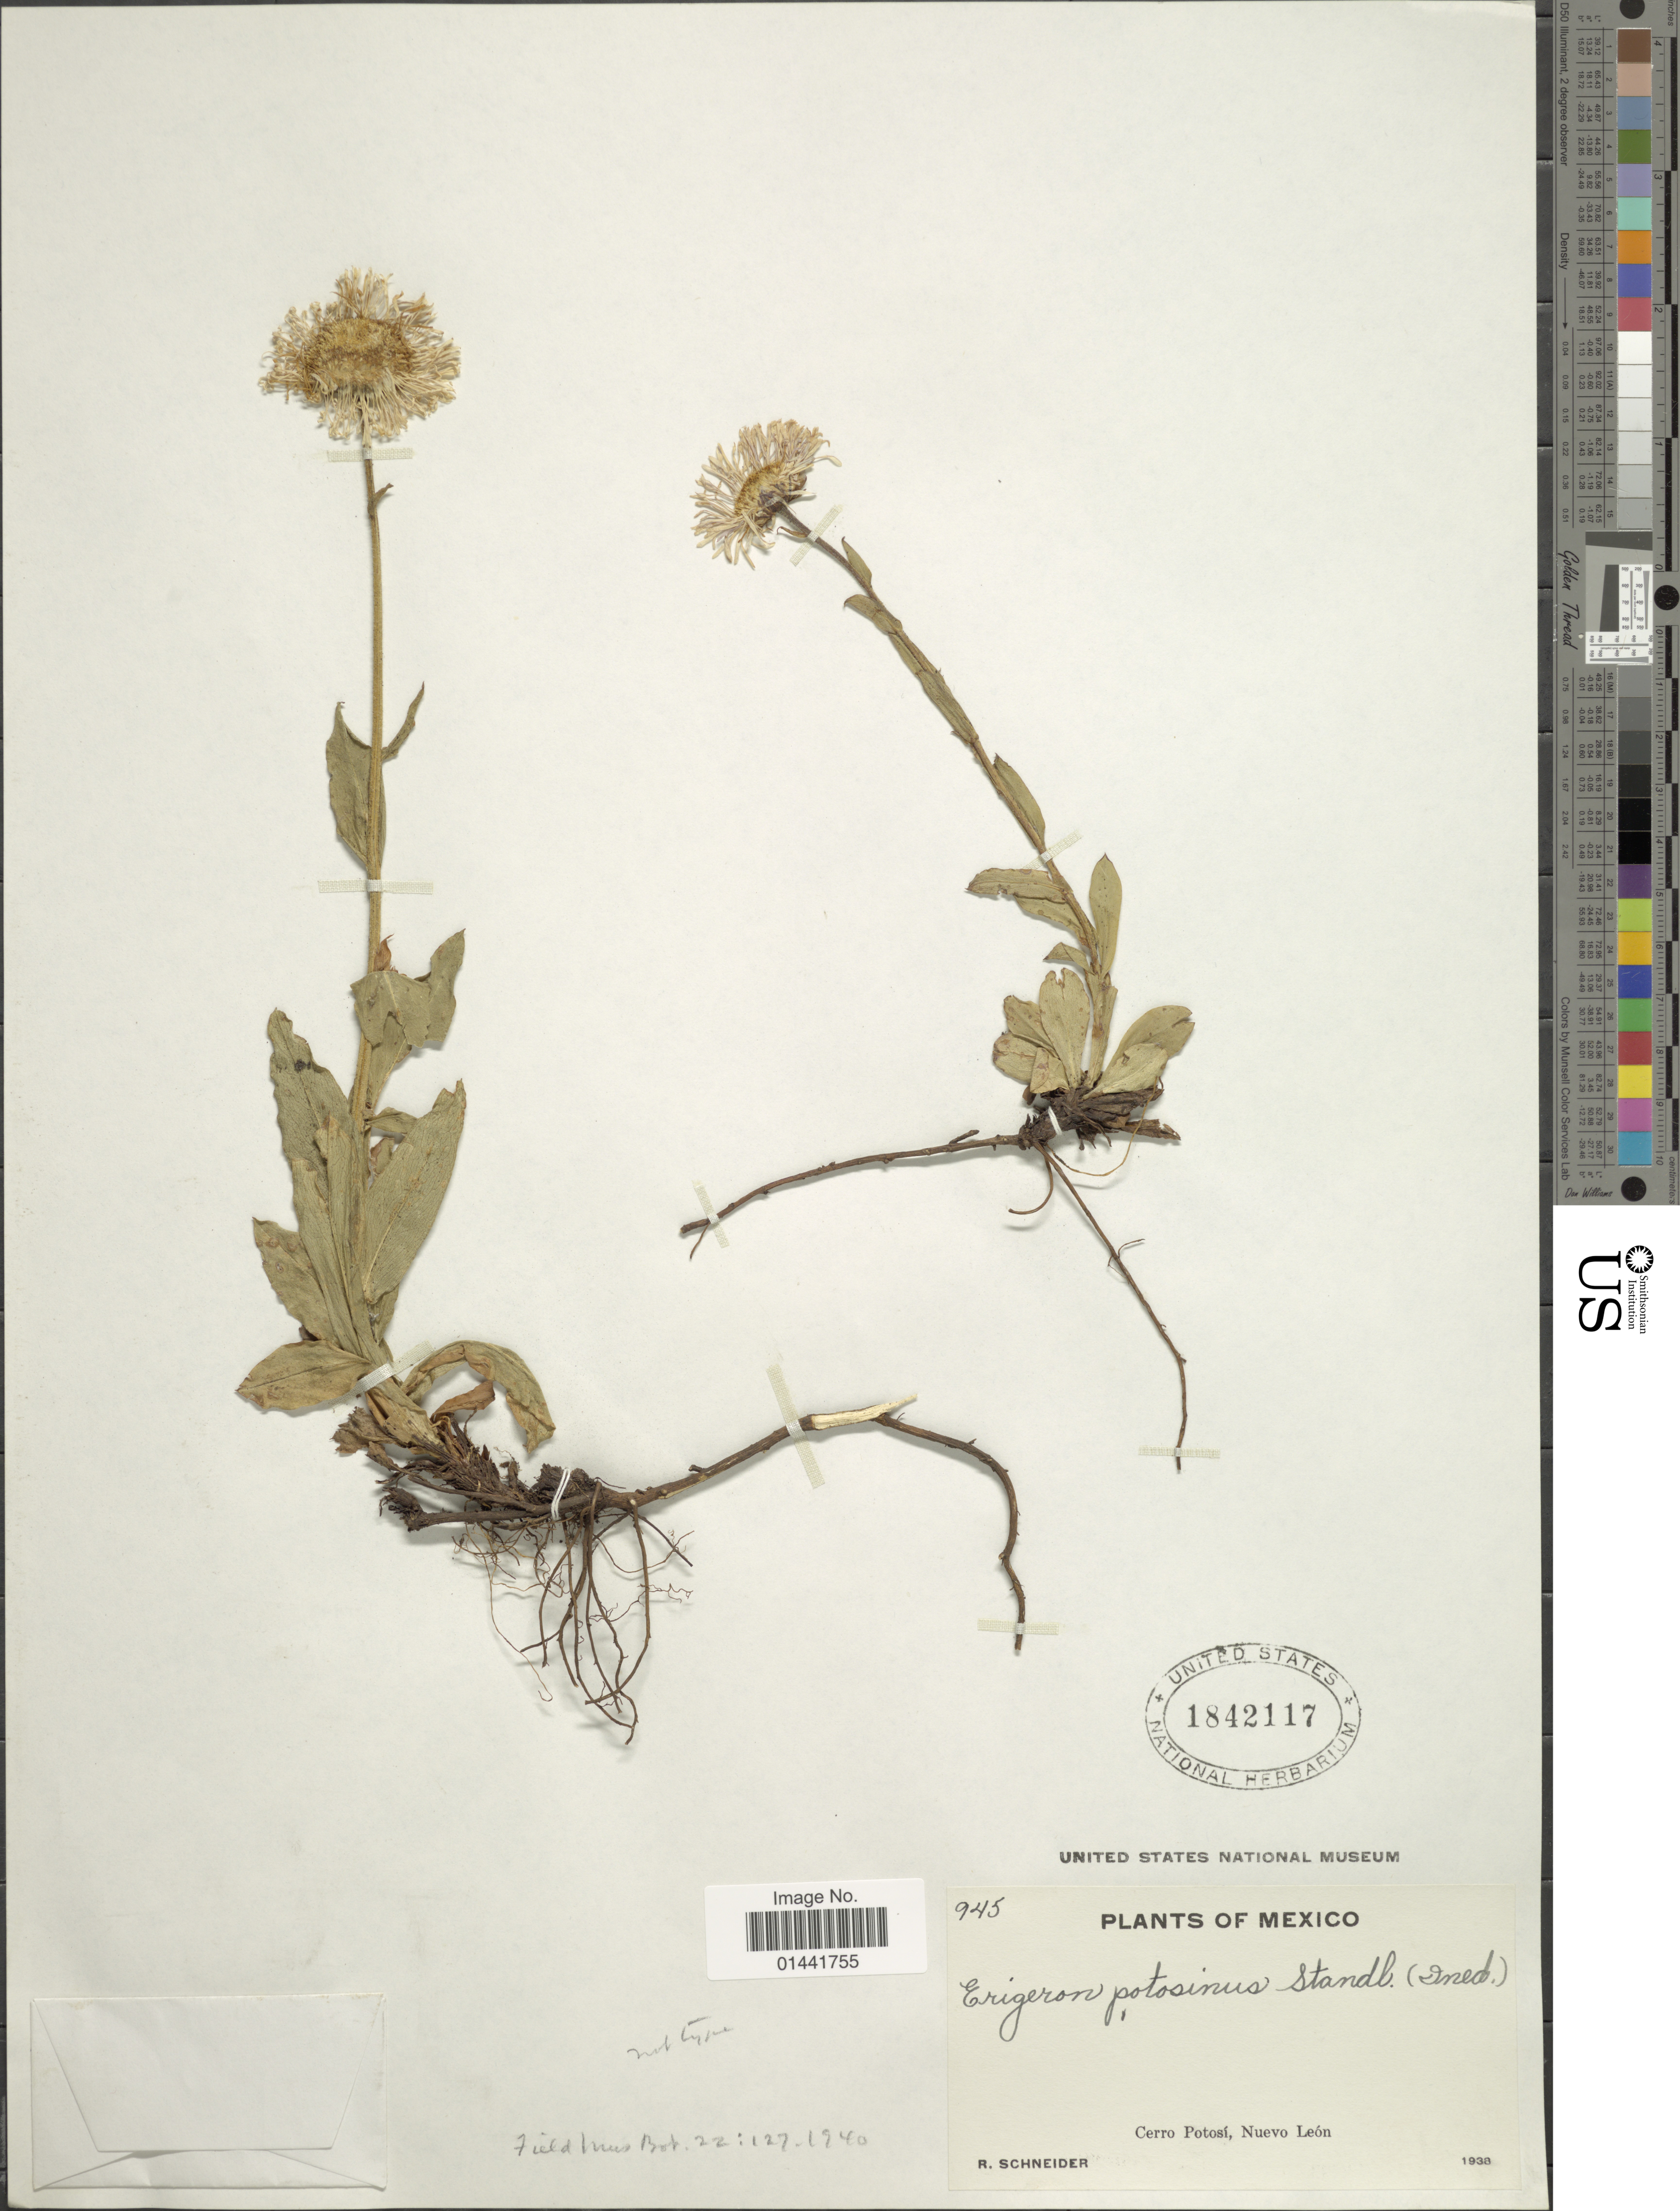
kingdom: Plantae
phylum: Tracheophyta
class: Magnoliopsida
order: Asterales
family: Asteraceae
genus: Erigeron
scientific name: Erigeron potasinus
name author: Standl.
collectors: R. Schneider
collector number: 945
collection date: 1938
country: Mexico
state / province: Nuevo León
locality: Cerro Potosí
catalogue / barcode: US 1842117